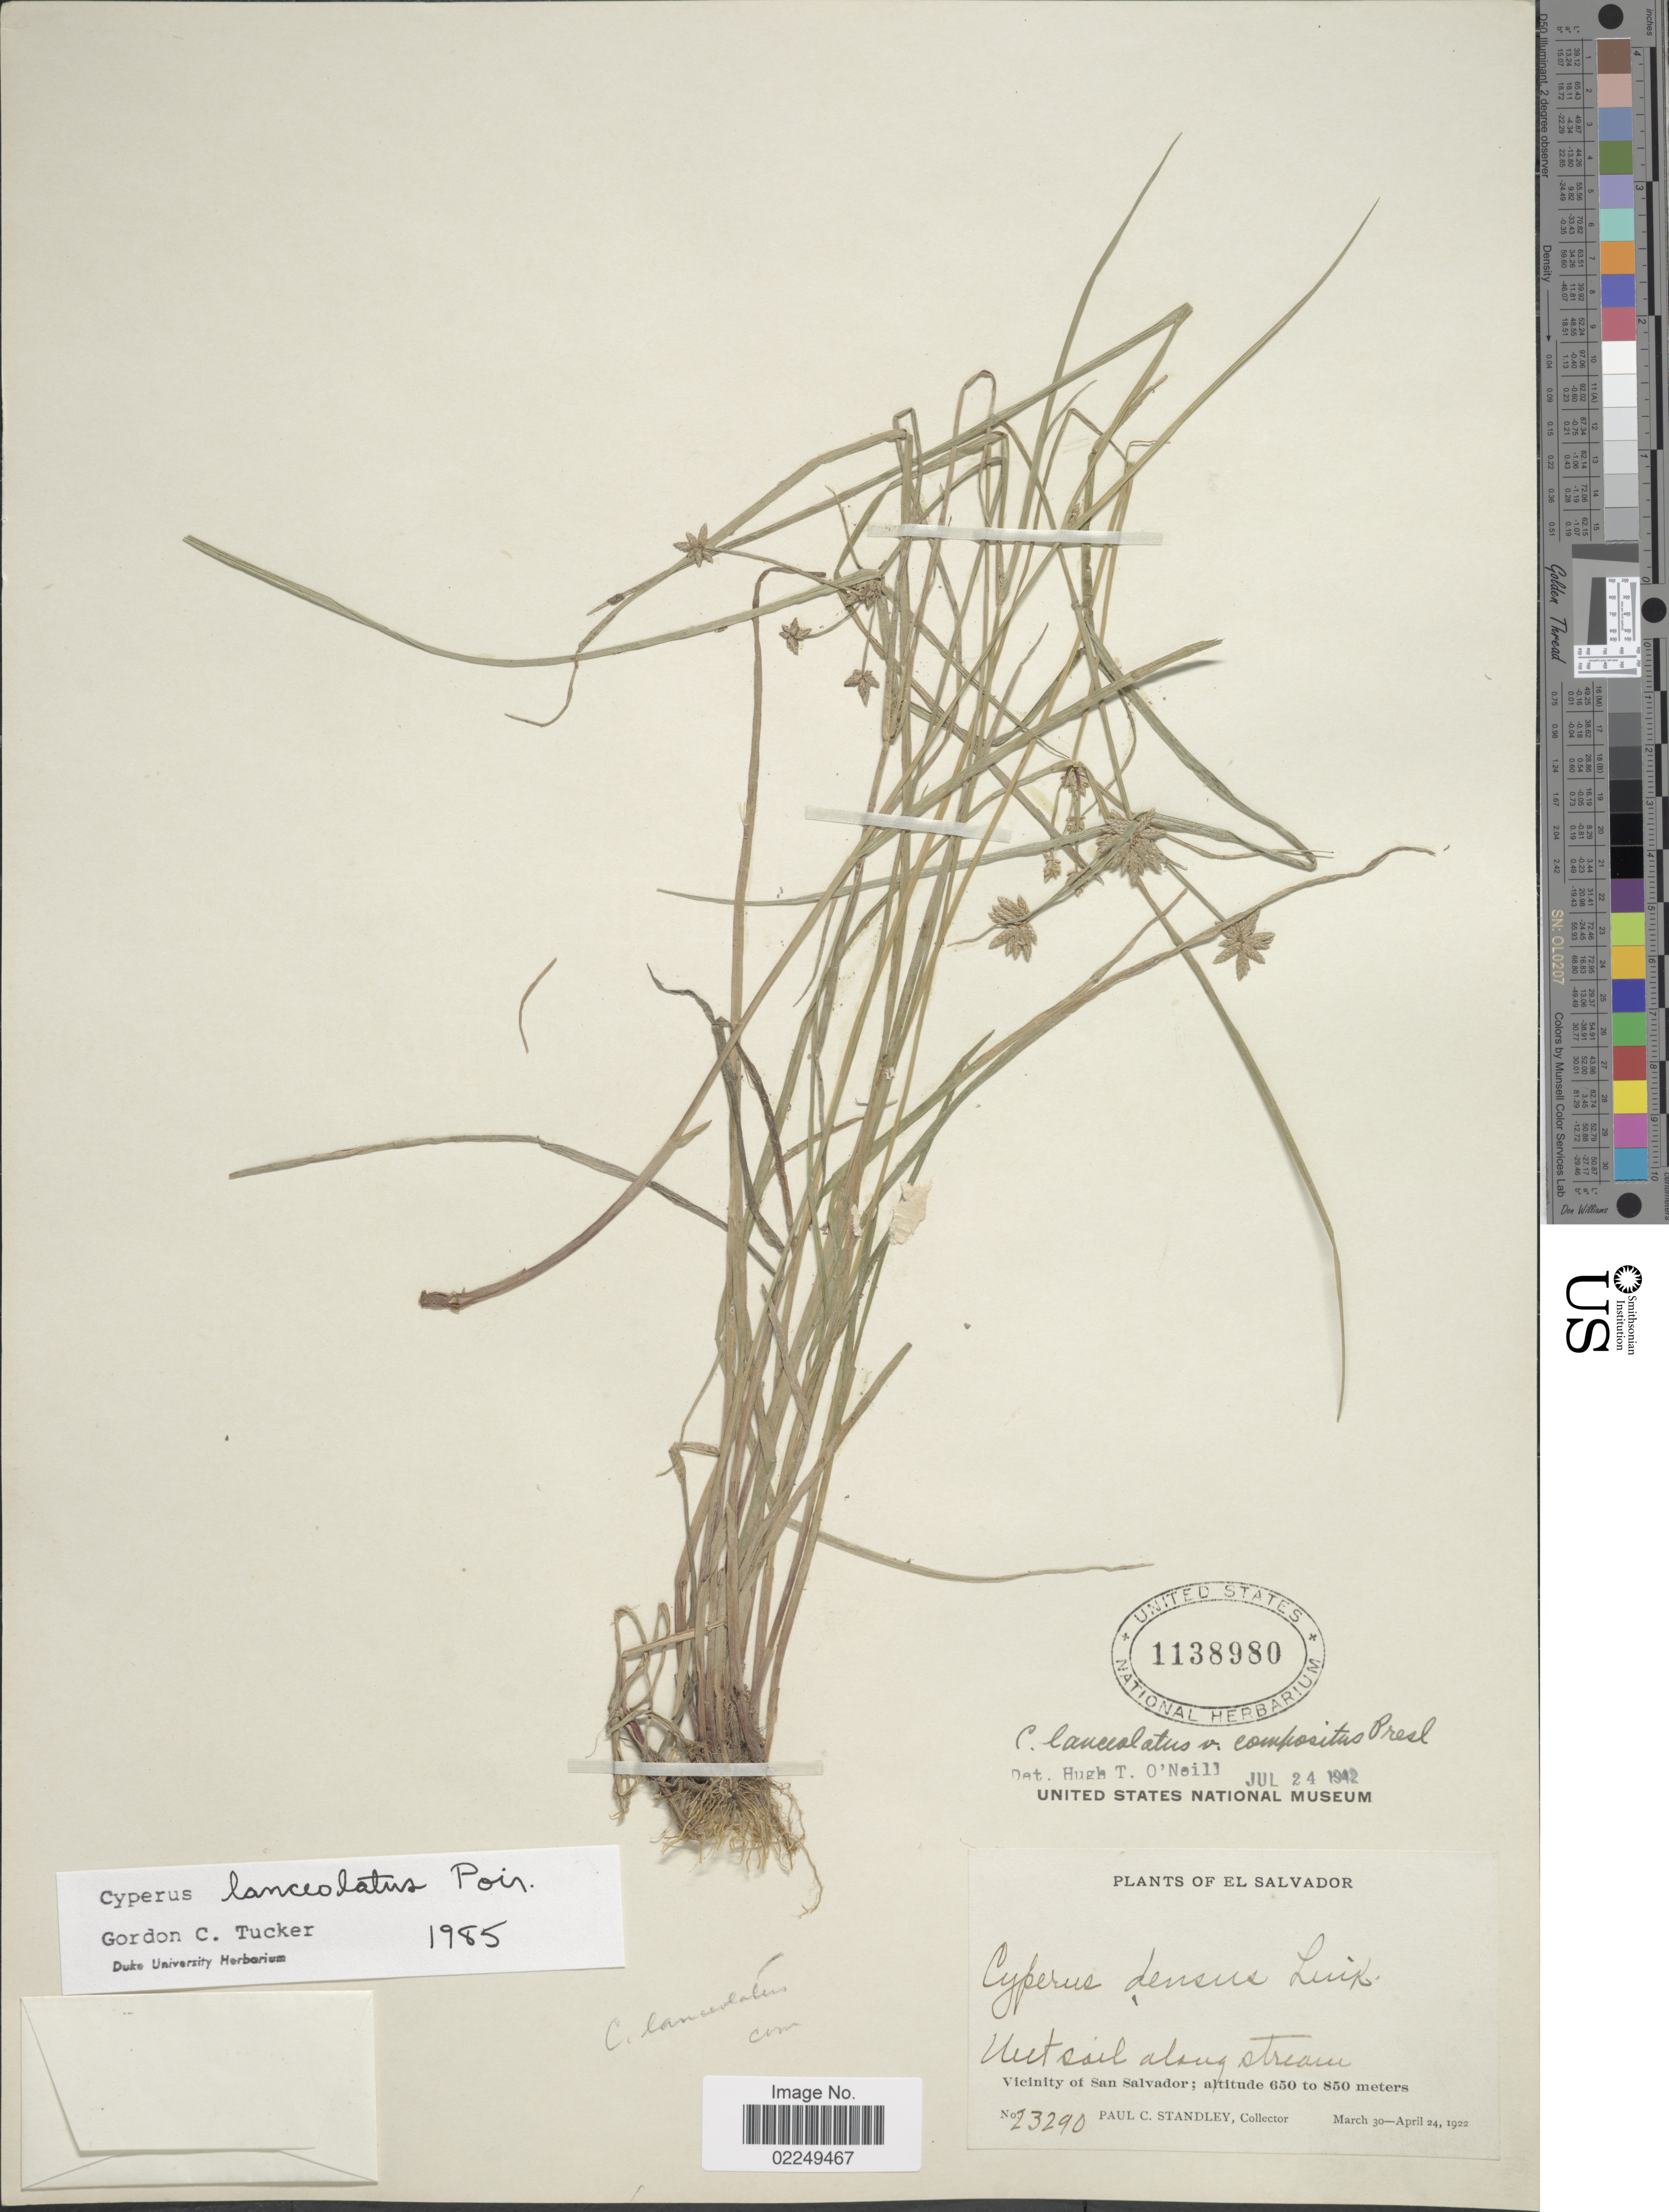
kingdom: Plantae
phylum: Tracheophyta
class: Liliopsida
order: Poales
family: Cyperaceae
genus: Cyperus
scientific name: Cyperus lanceolatus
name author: Poir.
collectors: P. C. Standley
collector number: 23290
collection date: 1922-03-30/1922-04-24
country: El Salvador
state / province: San Salvador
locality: Vicinity of San Salvador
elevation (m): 650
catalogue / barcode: US 1138980